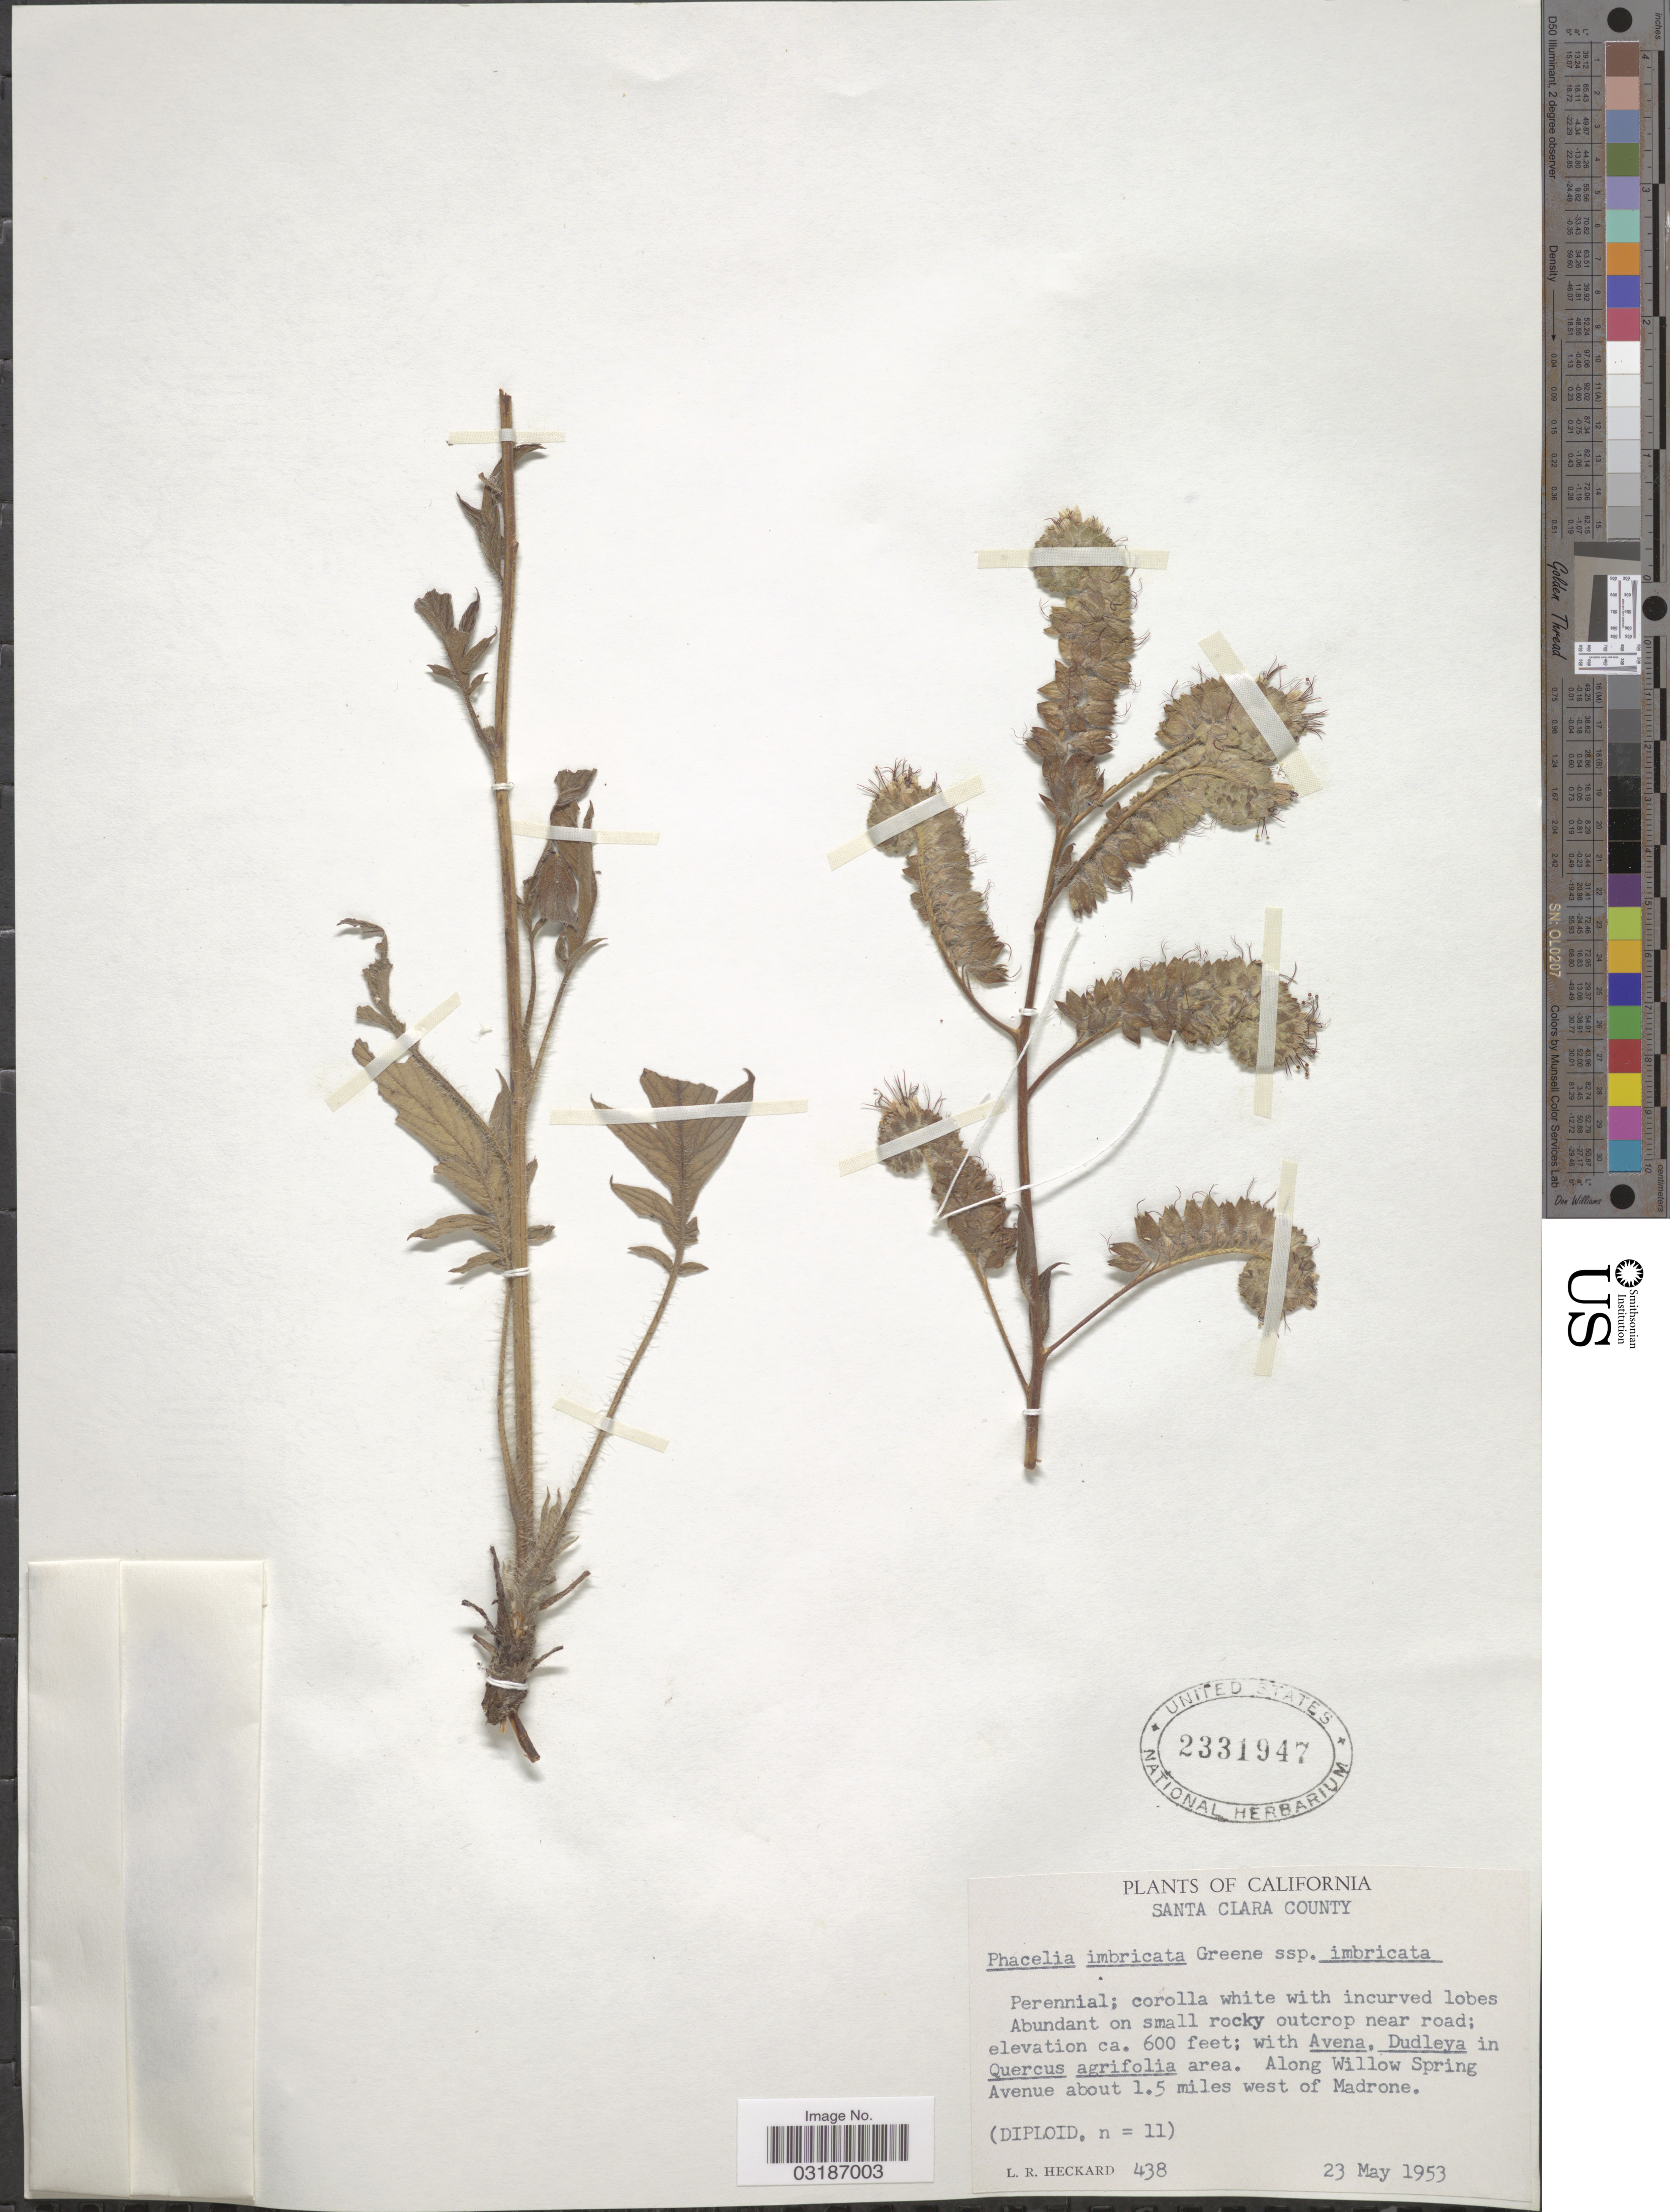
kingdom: Plantae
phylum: Tracheophyta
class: Magnoliopsida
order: Boraginales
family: Hydrophyllaceae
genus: Phacelia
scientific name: Phacelia imbricata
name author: Greene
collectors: L. R. Heckard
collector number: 438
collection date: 1953-05-23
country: United States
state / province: California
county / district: Santa Clara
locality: Santa Clara County. Along Willow Spring Avenue about 1.5 miles west of Madrone.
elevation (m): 183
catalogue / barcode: US 2331947